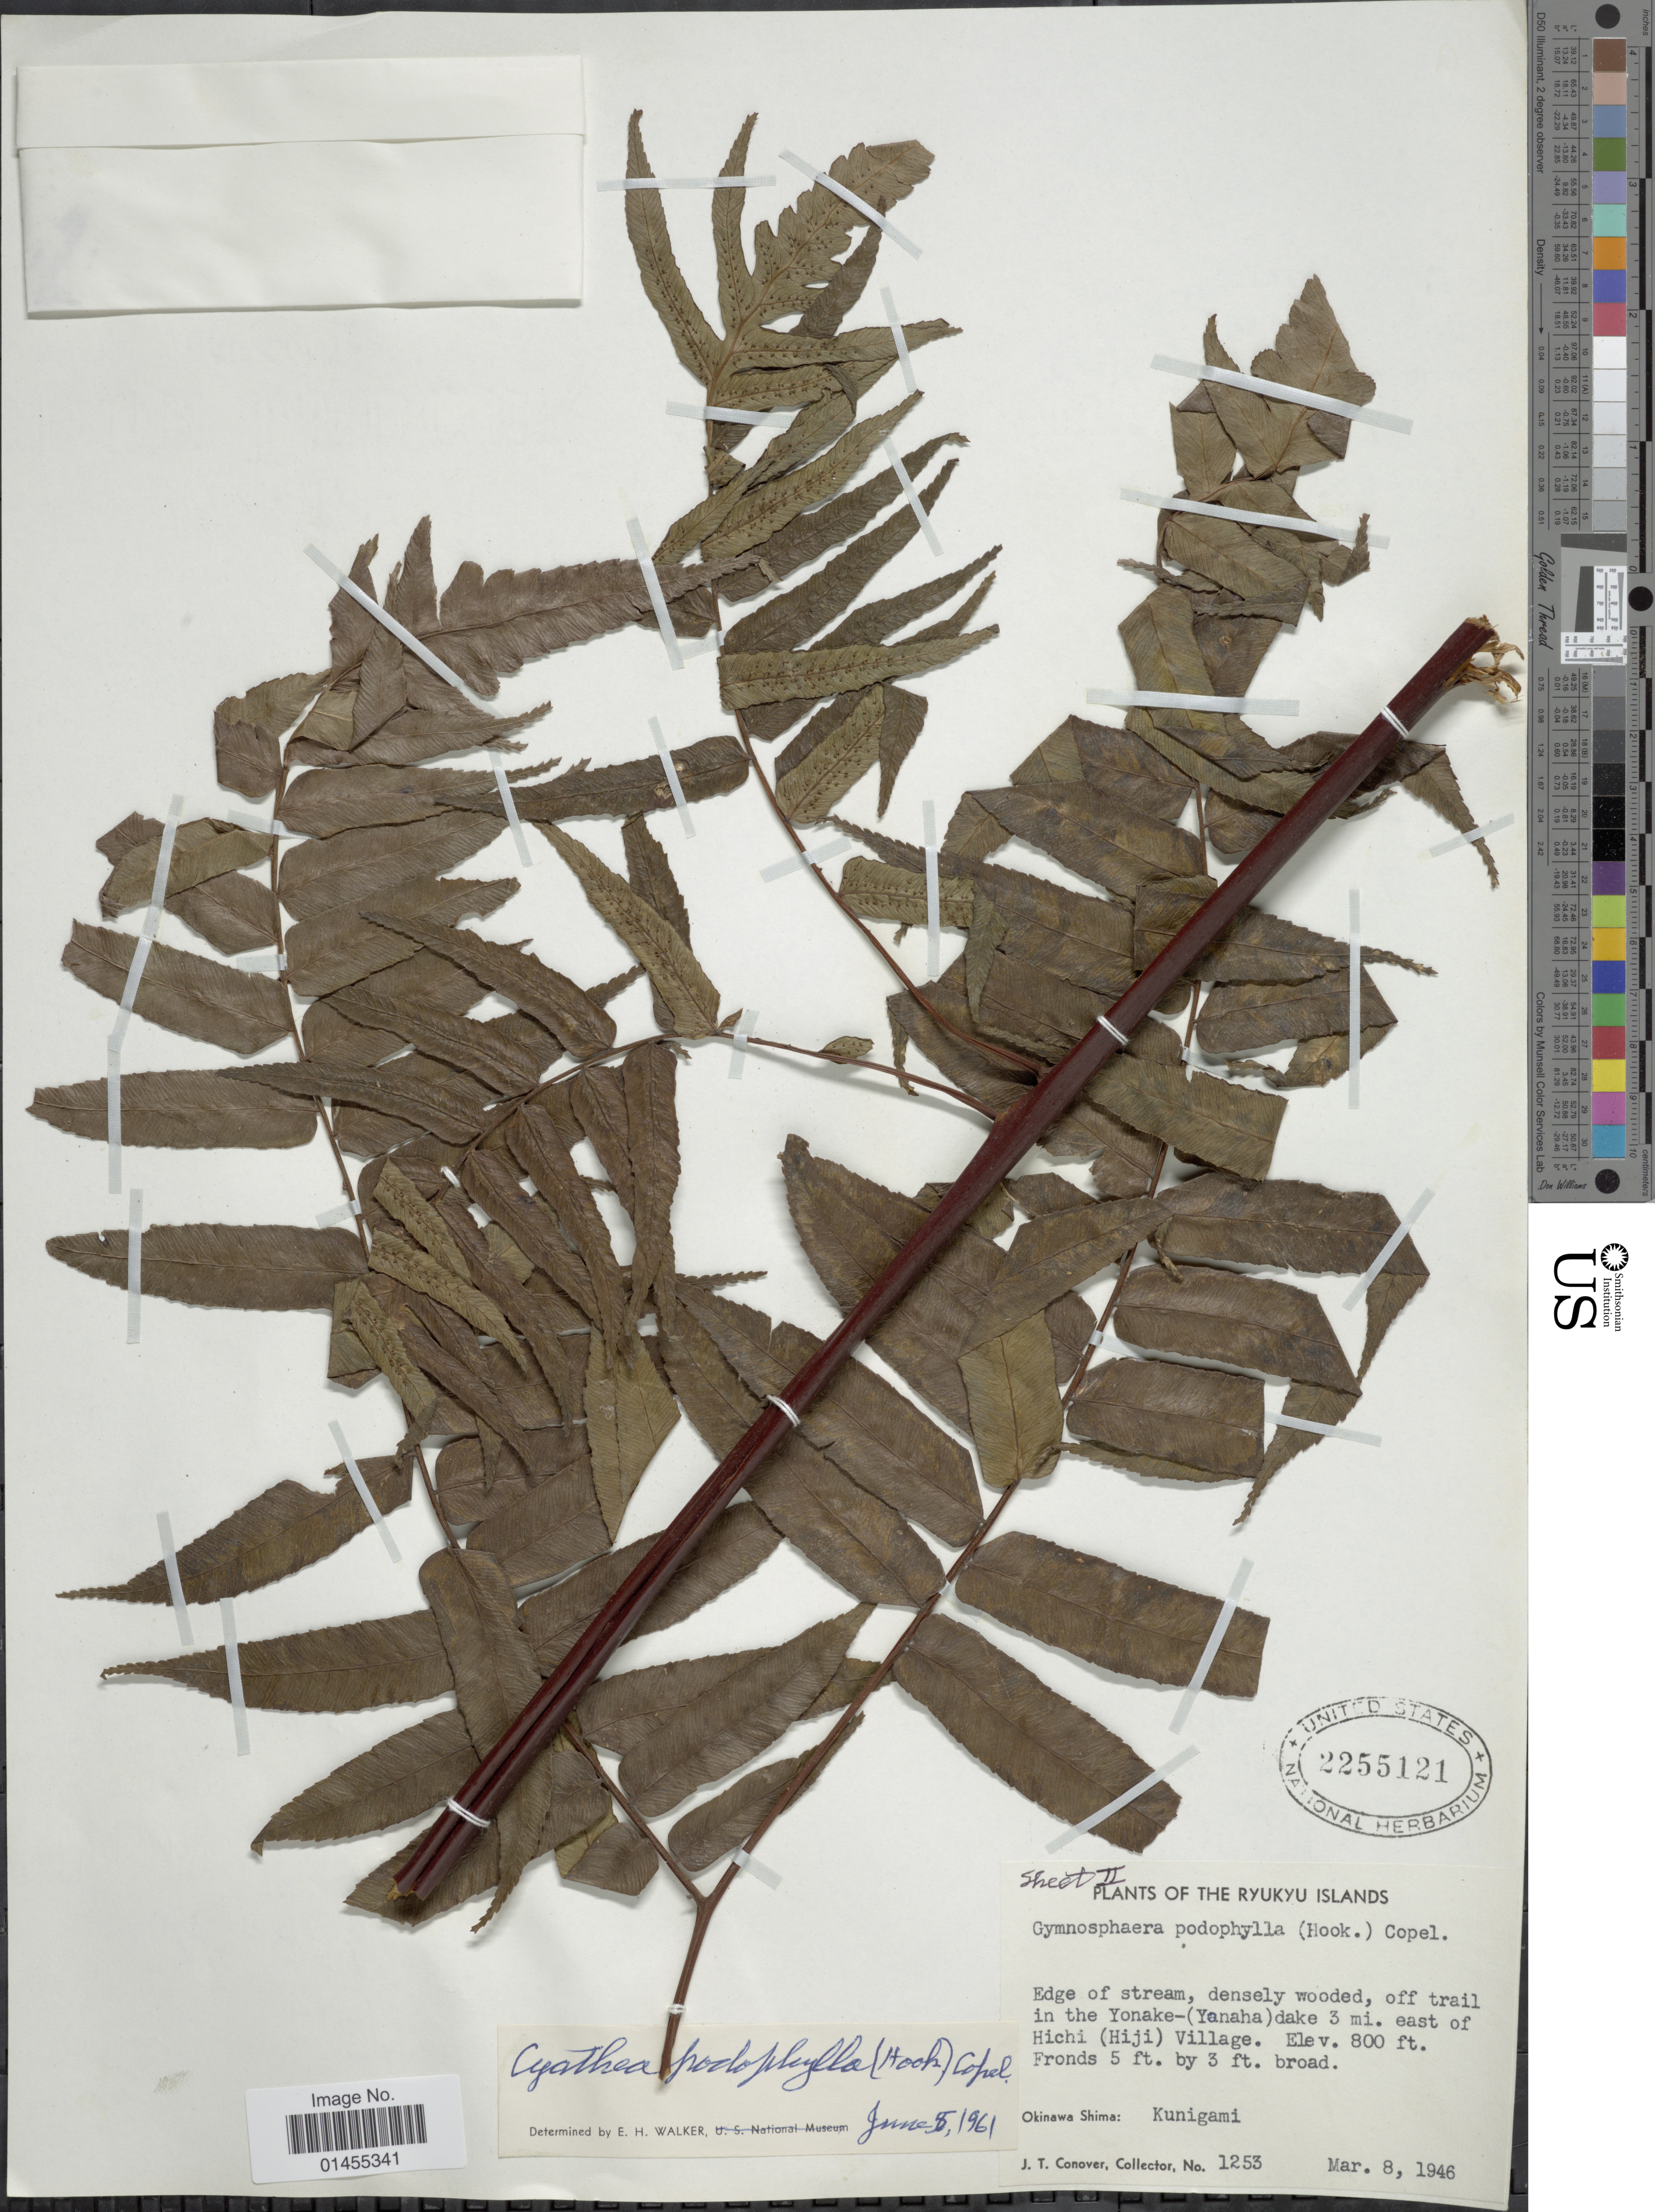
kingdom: Plantae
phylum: Tracheophyta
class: Polypodiopsida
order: Cyatheales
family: Cyatheaceae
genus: Alsophila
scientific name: Alsophila podophylla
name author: Hook.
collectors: J. T. Conover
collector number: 1253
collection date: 1946-03-08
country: Japan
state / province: Okinawa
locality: Ryukyu Islands, Edge of stream, densely wooded, off trail in the Yonake-(Yanaha) dake 3 mi. east of Hichi (Hiji) Village. Okinawa Shima: Kunigami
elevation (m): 244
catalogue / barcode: US 2255121